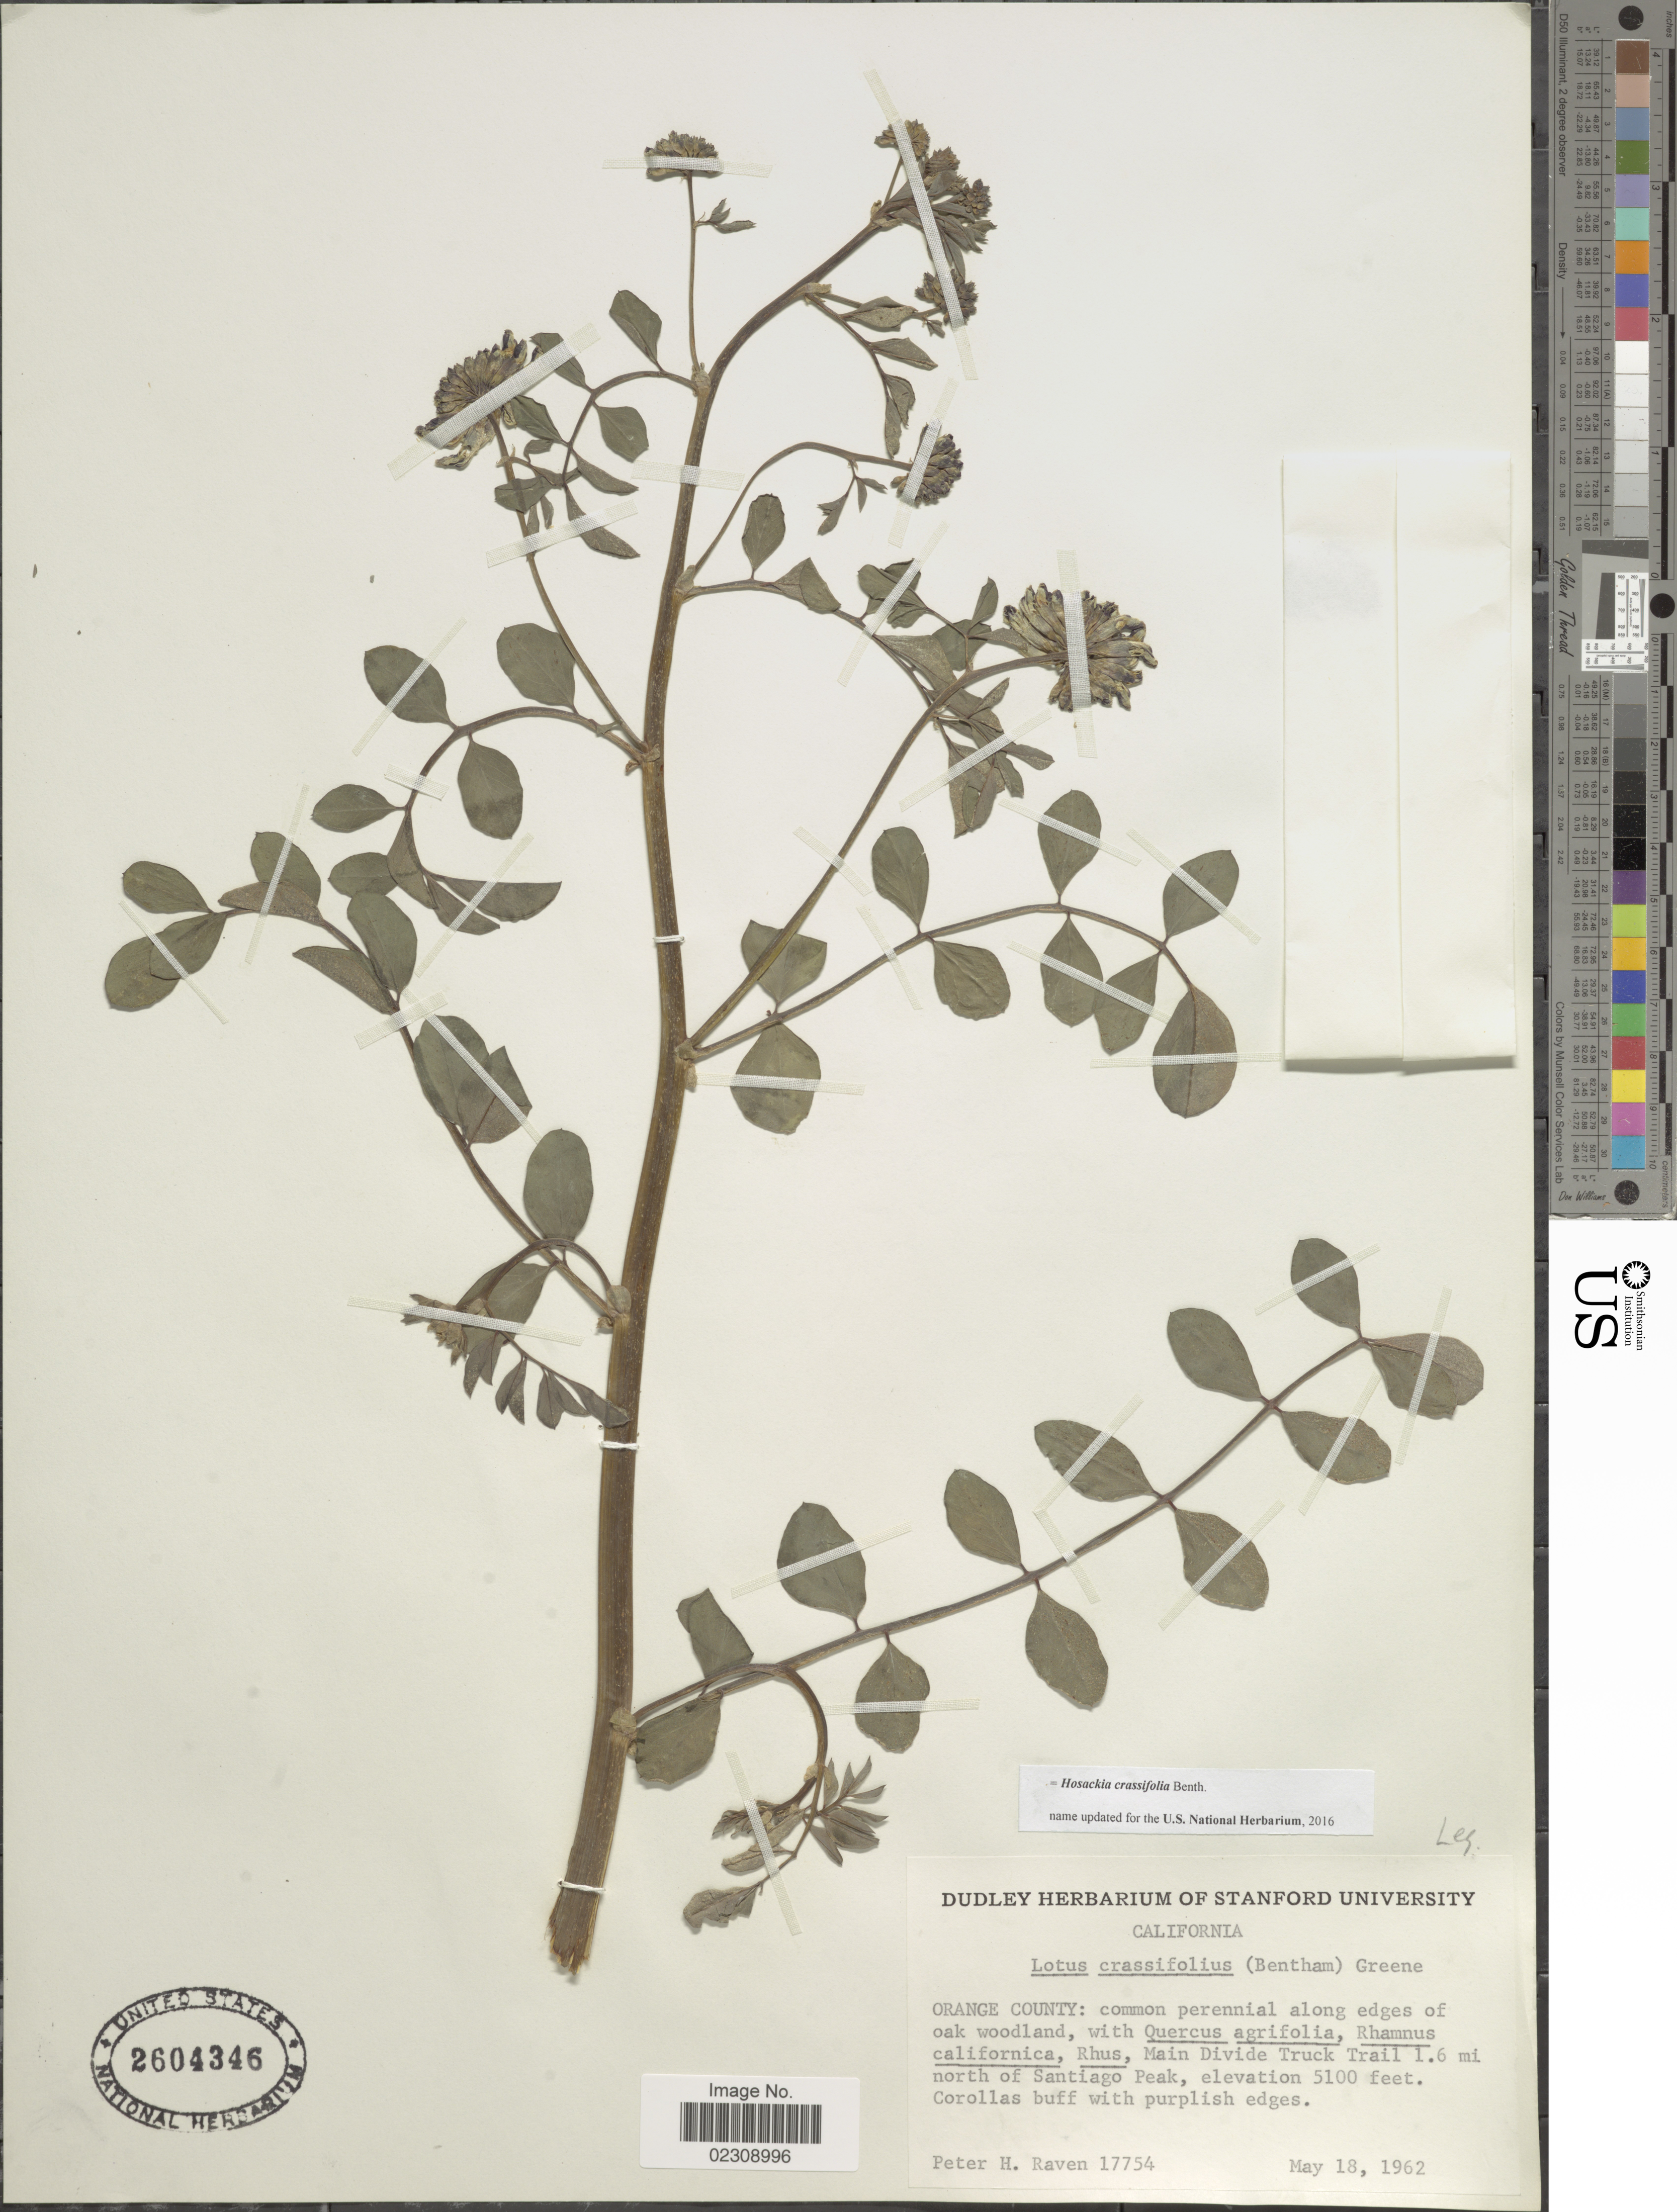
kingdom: Plantae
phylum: Tracheophyta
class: Magnoliopsida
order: Fabales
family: Fabaceae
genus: Hosackia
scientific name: Hosackia crassifolia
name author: Benth.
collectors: P. Raven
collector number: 17754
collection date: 1962-05-18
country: United States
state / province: California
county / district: Orange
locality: Orange County: common perennial along edges of oak woodland. Main Divide Truck Trail 1.6 mi north of Santiago Peak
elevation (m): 1554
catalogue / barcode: US 2604346